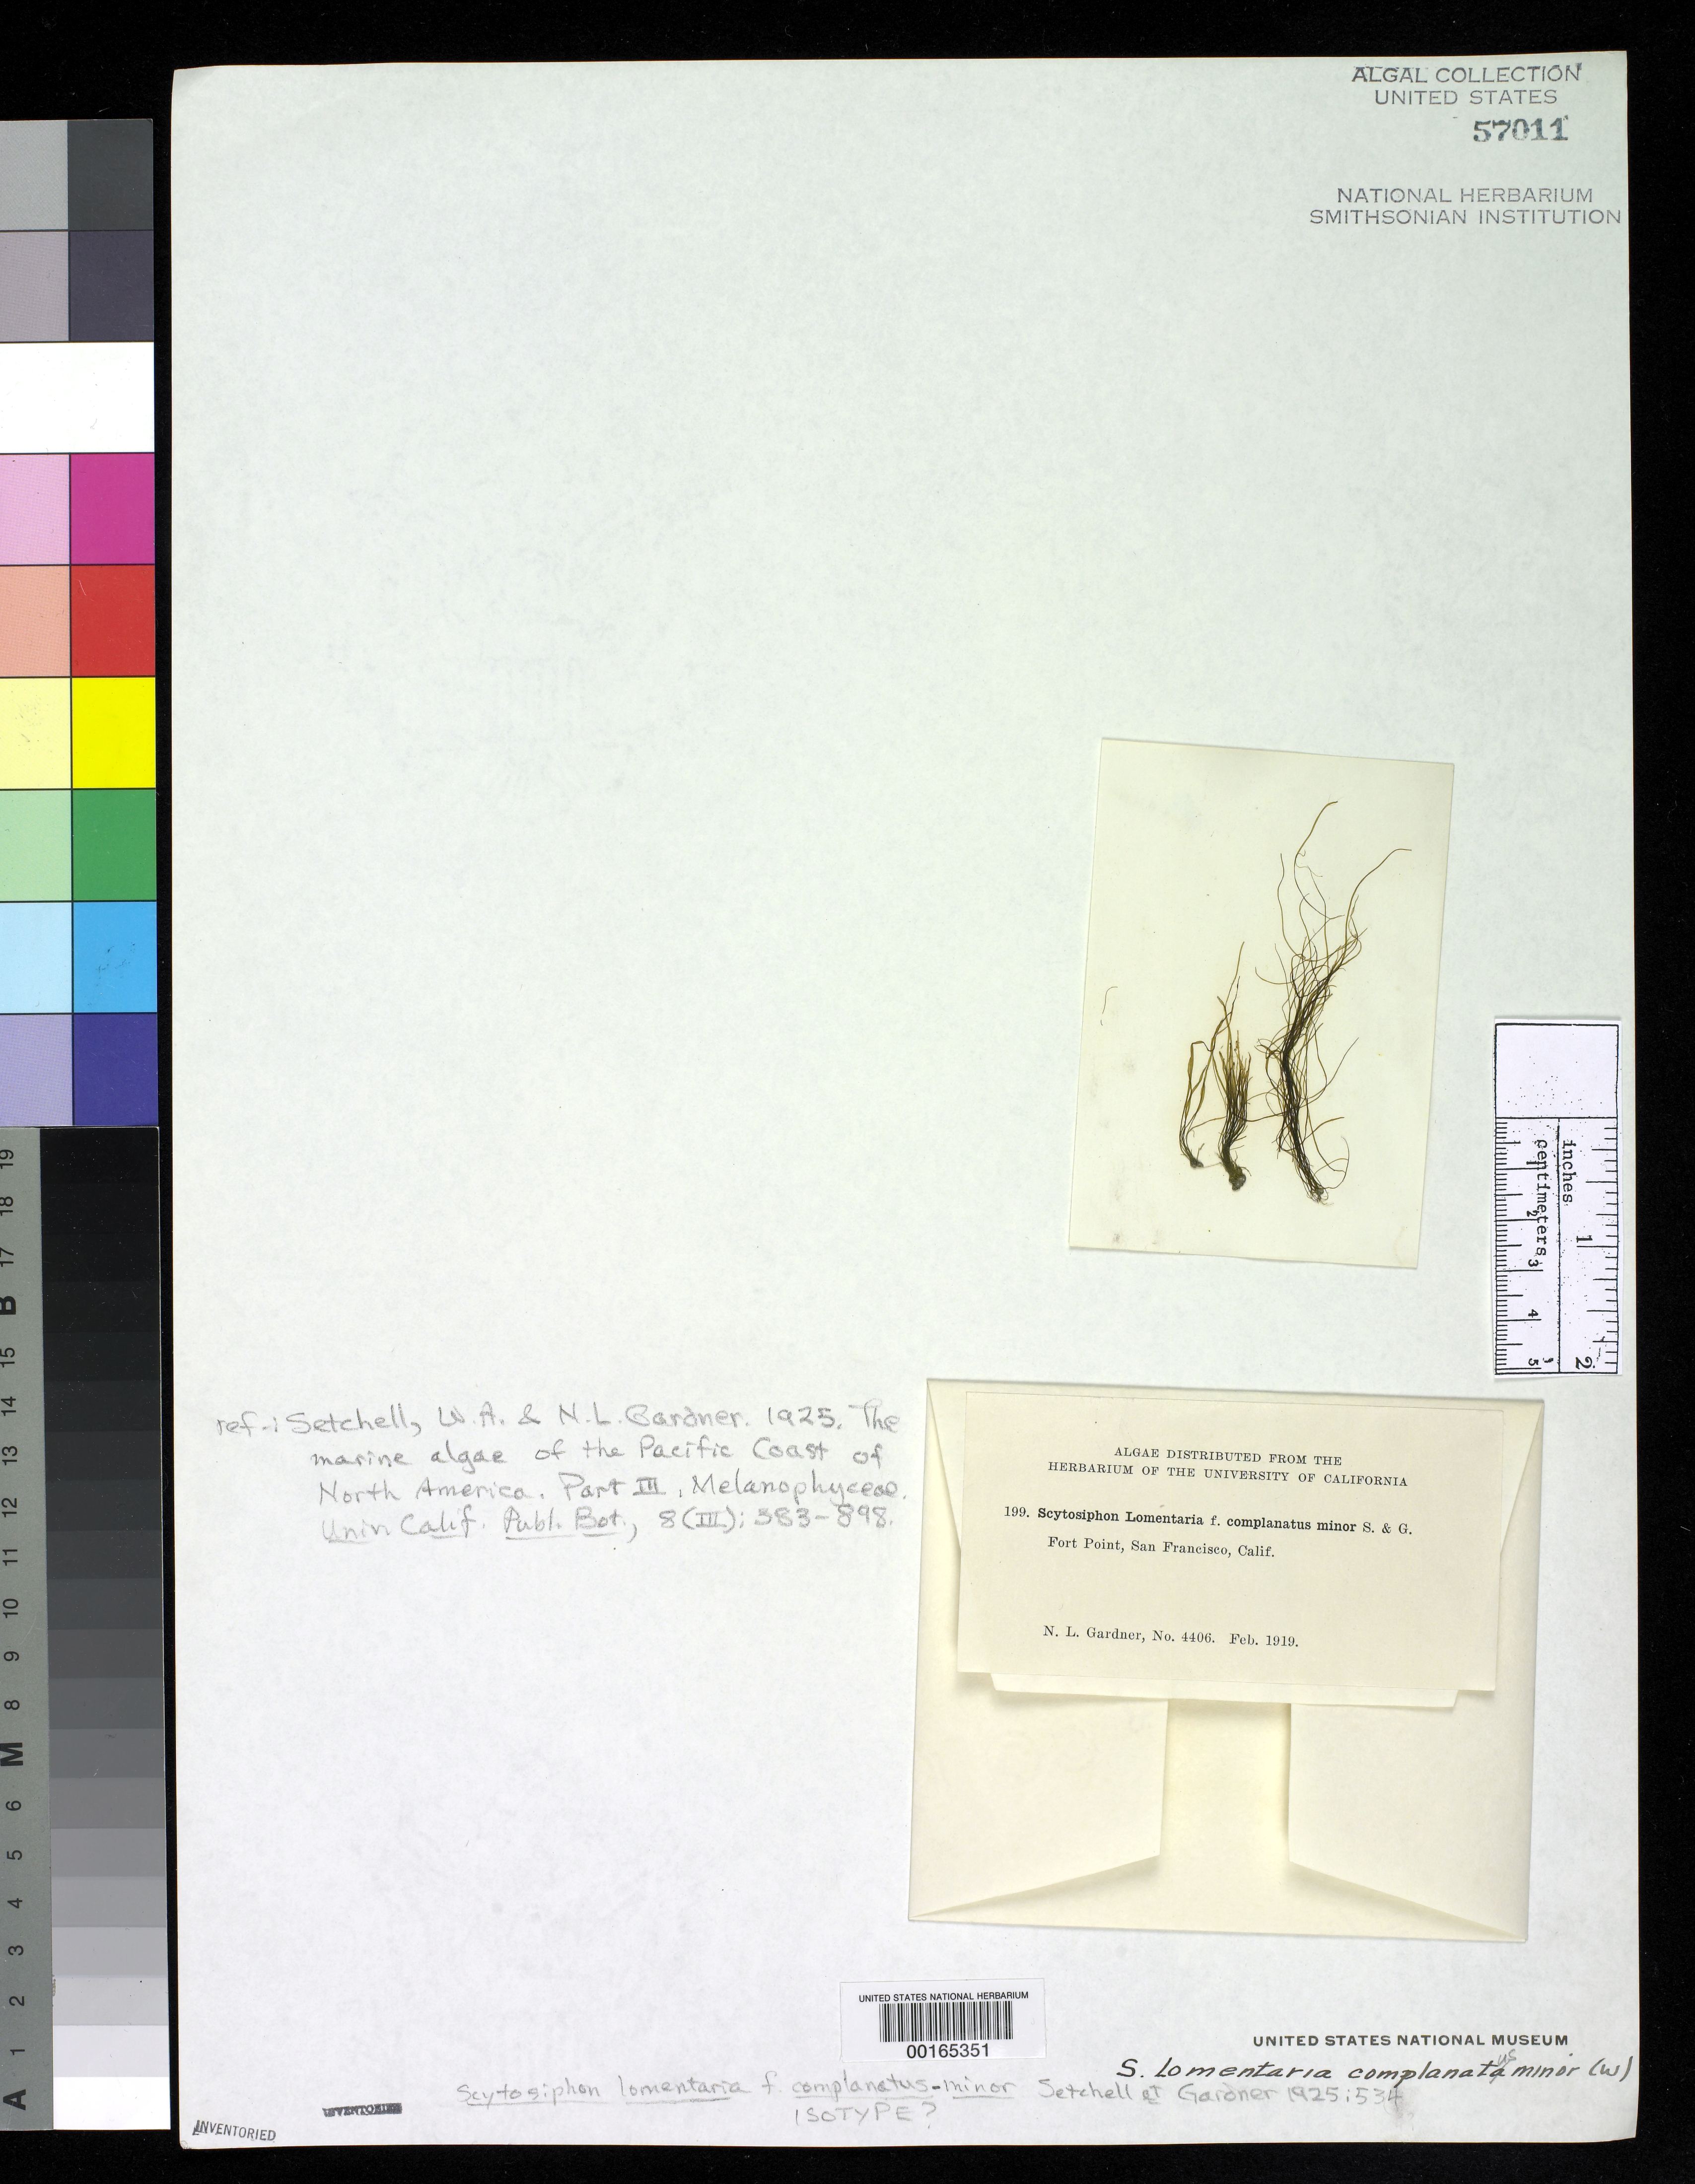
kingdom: Chromista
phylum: Ochrophyta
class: Phaeophyceae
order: Scytosiphonales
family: Scytosiphonaceae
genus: Scytosiphon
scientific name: Scytosiphon lomentaria f. complanatus-minor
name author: Setch. & N.L. Gardner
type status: Isotype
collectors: N. Gardner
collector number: NLG 4406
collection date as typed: Feb 1919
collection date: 1919-02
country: United States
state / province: California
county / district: San Francisco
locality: San Francisco, Fort Point.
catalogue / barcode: US 57011